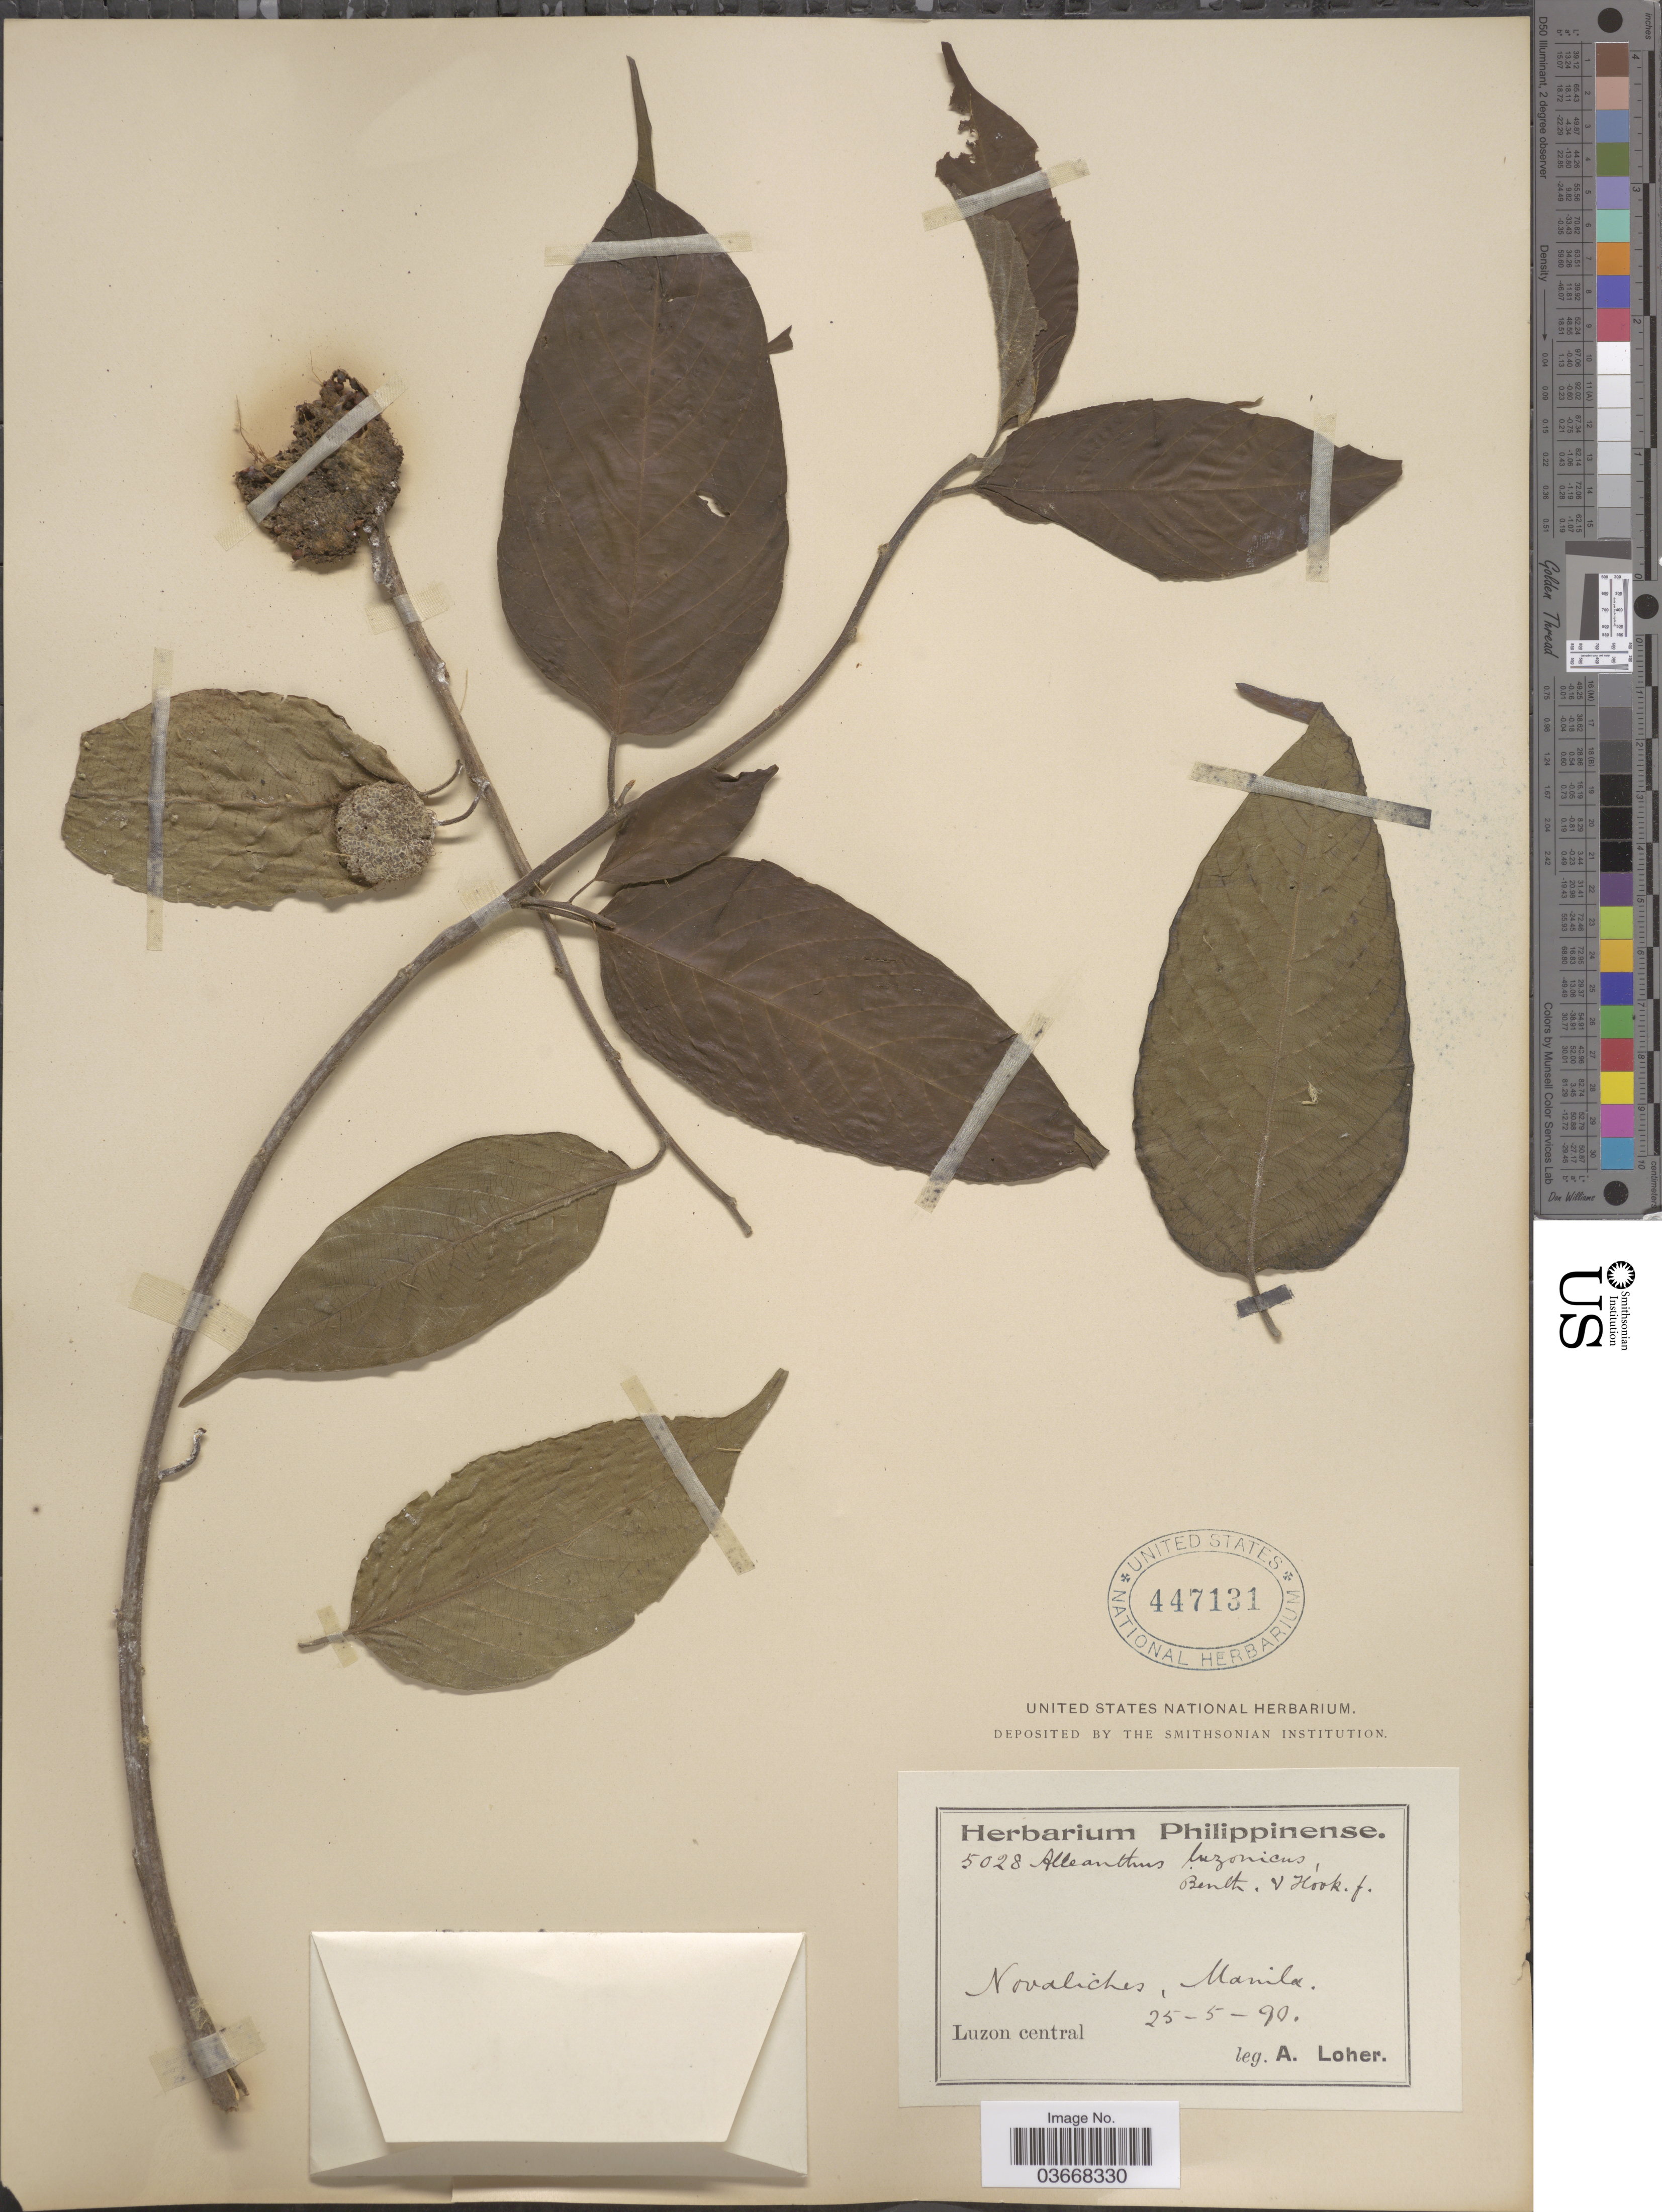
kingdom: Plantae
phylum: Tracheophyta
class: Magnoliopsida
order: Rosales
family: Moraceae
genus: Allaeanthus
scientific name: Allaeanthus luzonicus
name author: Fern.-Vill.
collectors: A. Loher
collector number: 5028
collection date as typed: Transcribed d/m/y: 25/5/90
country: Philippines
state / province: Central Luzon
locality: Novaliches, Manila. Luzon central.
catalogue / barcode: US 447131